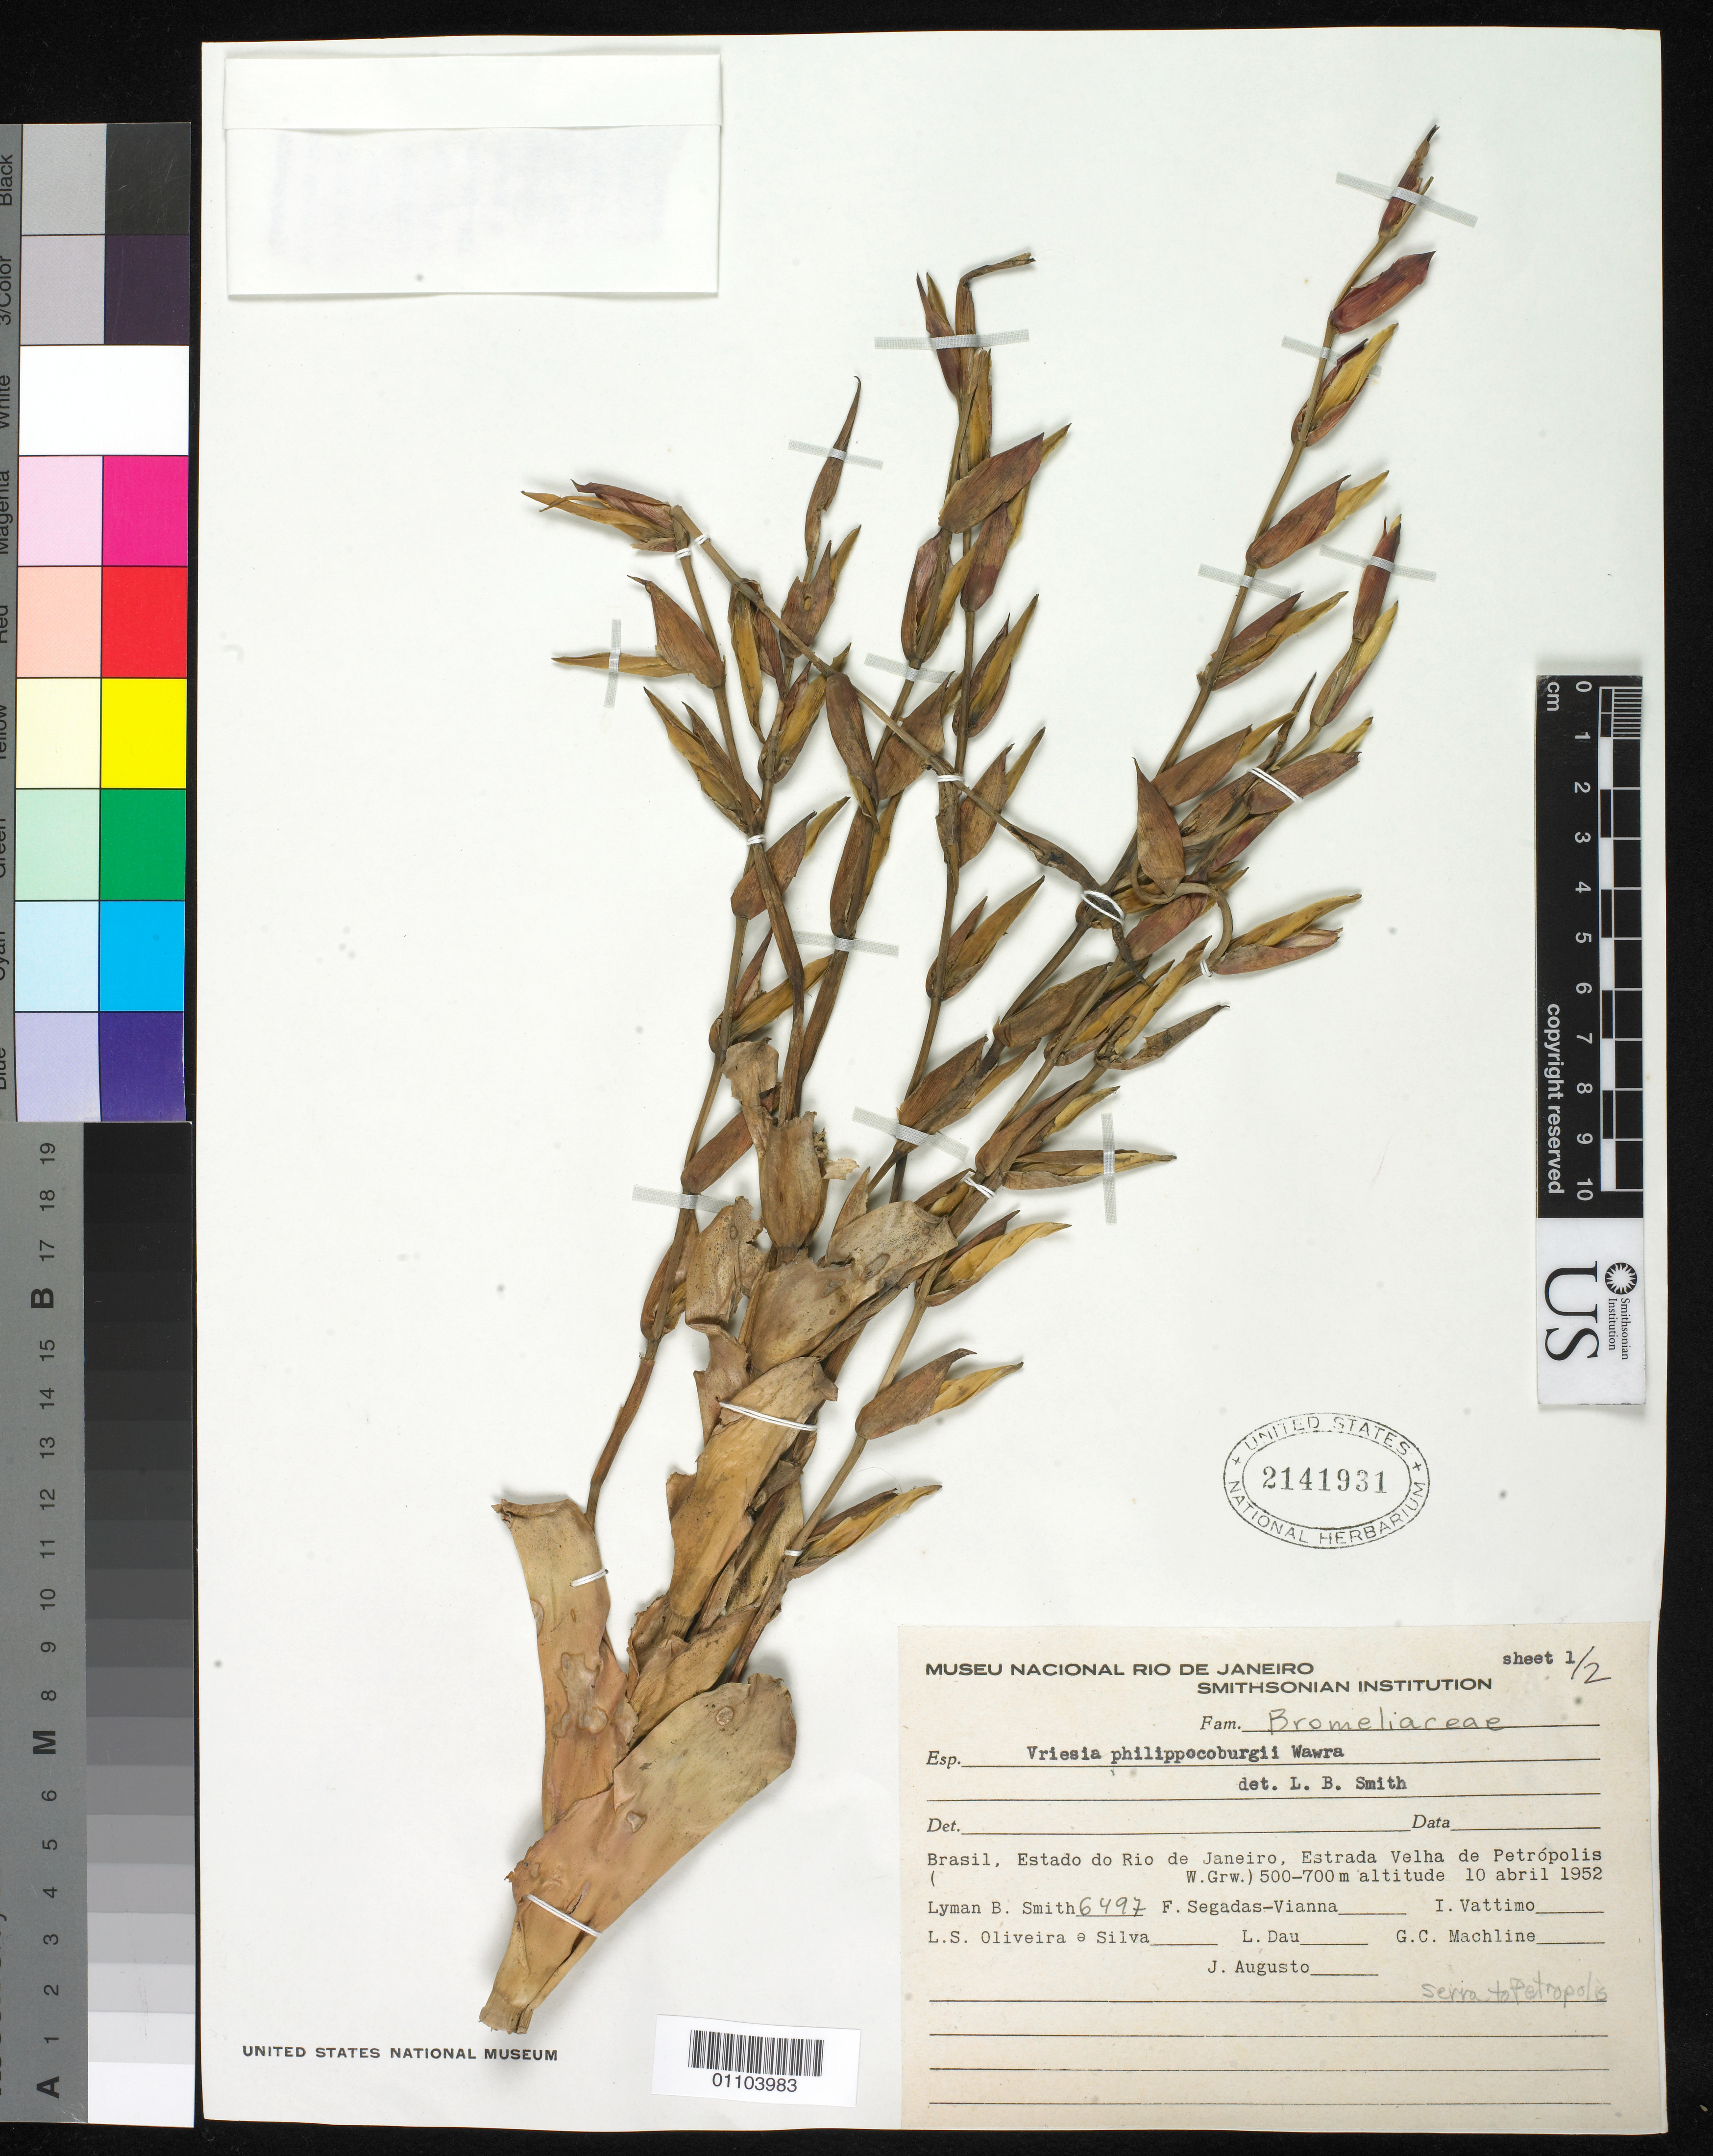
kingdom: Plantae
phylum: Tracheophyta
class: Liliopsida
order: Poales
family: Bromeliaceae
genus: Vriesea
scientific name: Vriesea philippocoburgii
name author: Wawra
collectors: L. Smith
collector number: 66497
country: Brazil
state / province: Rio de Janeiro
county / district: Petrópolis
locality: Estrada Velha de Petropolis, Serra to Petropolis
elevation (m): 500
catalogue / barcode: US 2141931